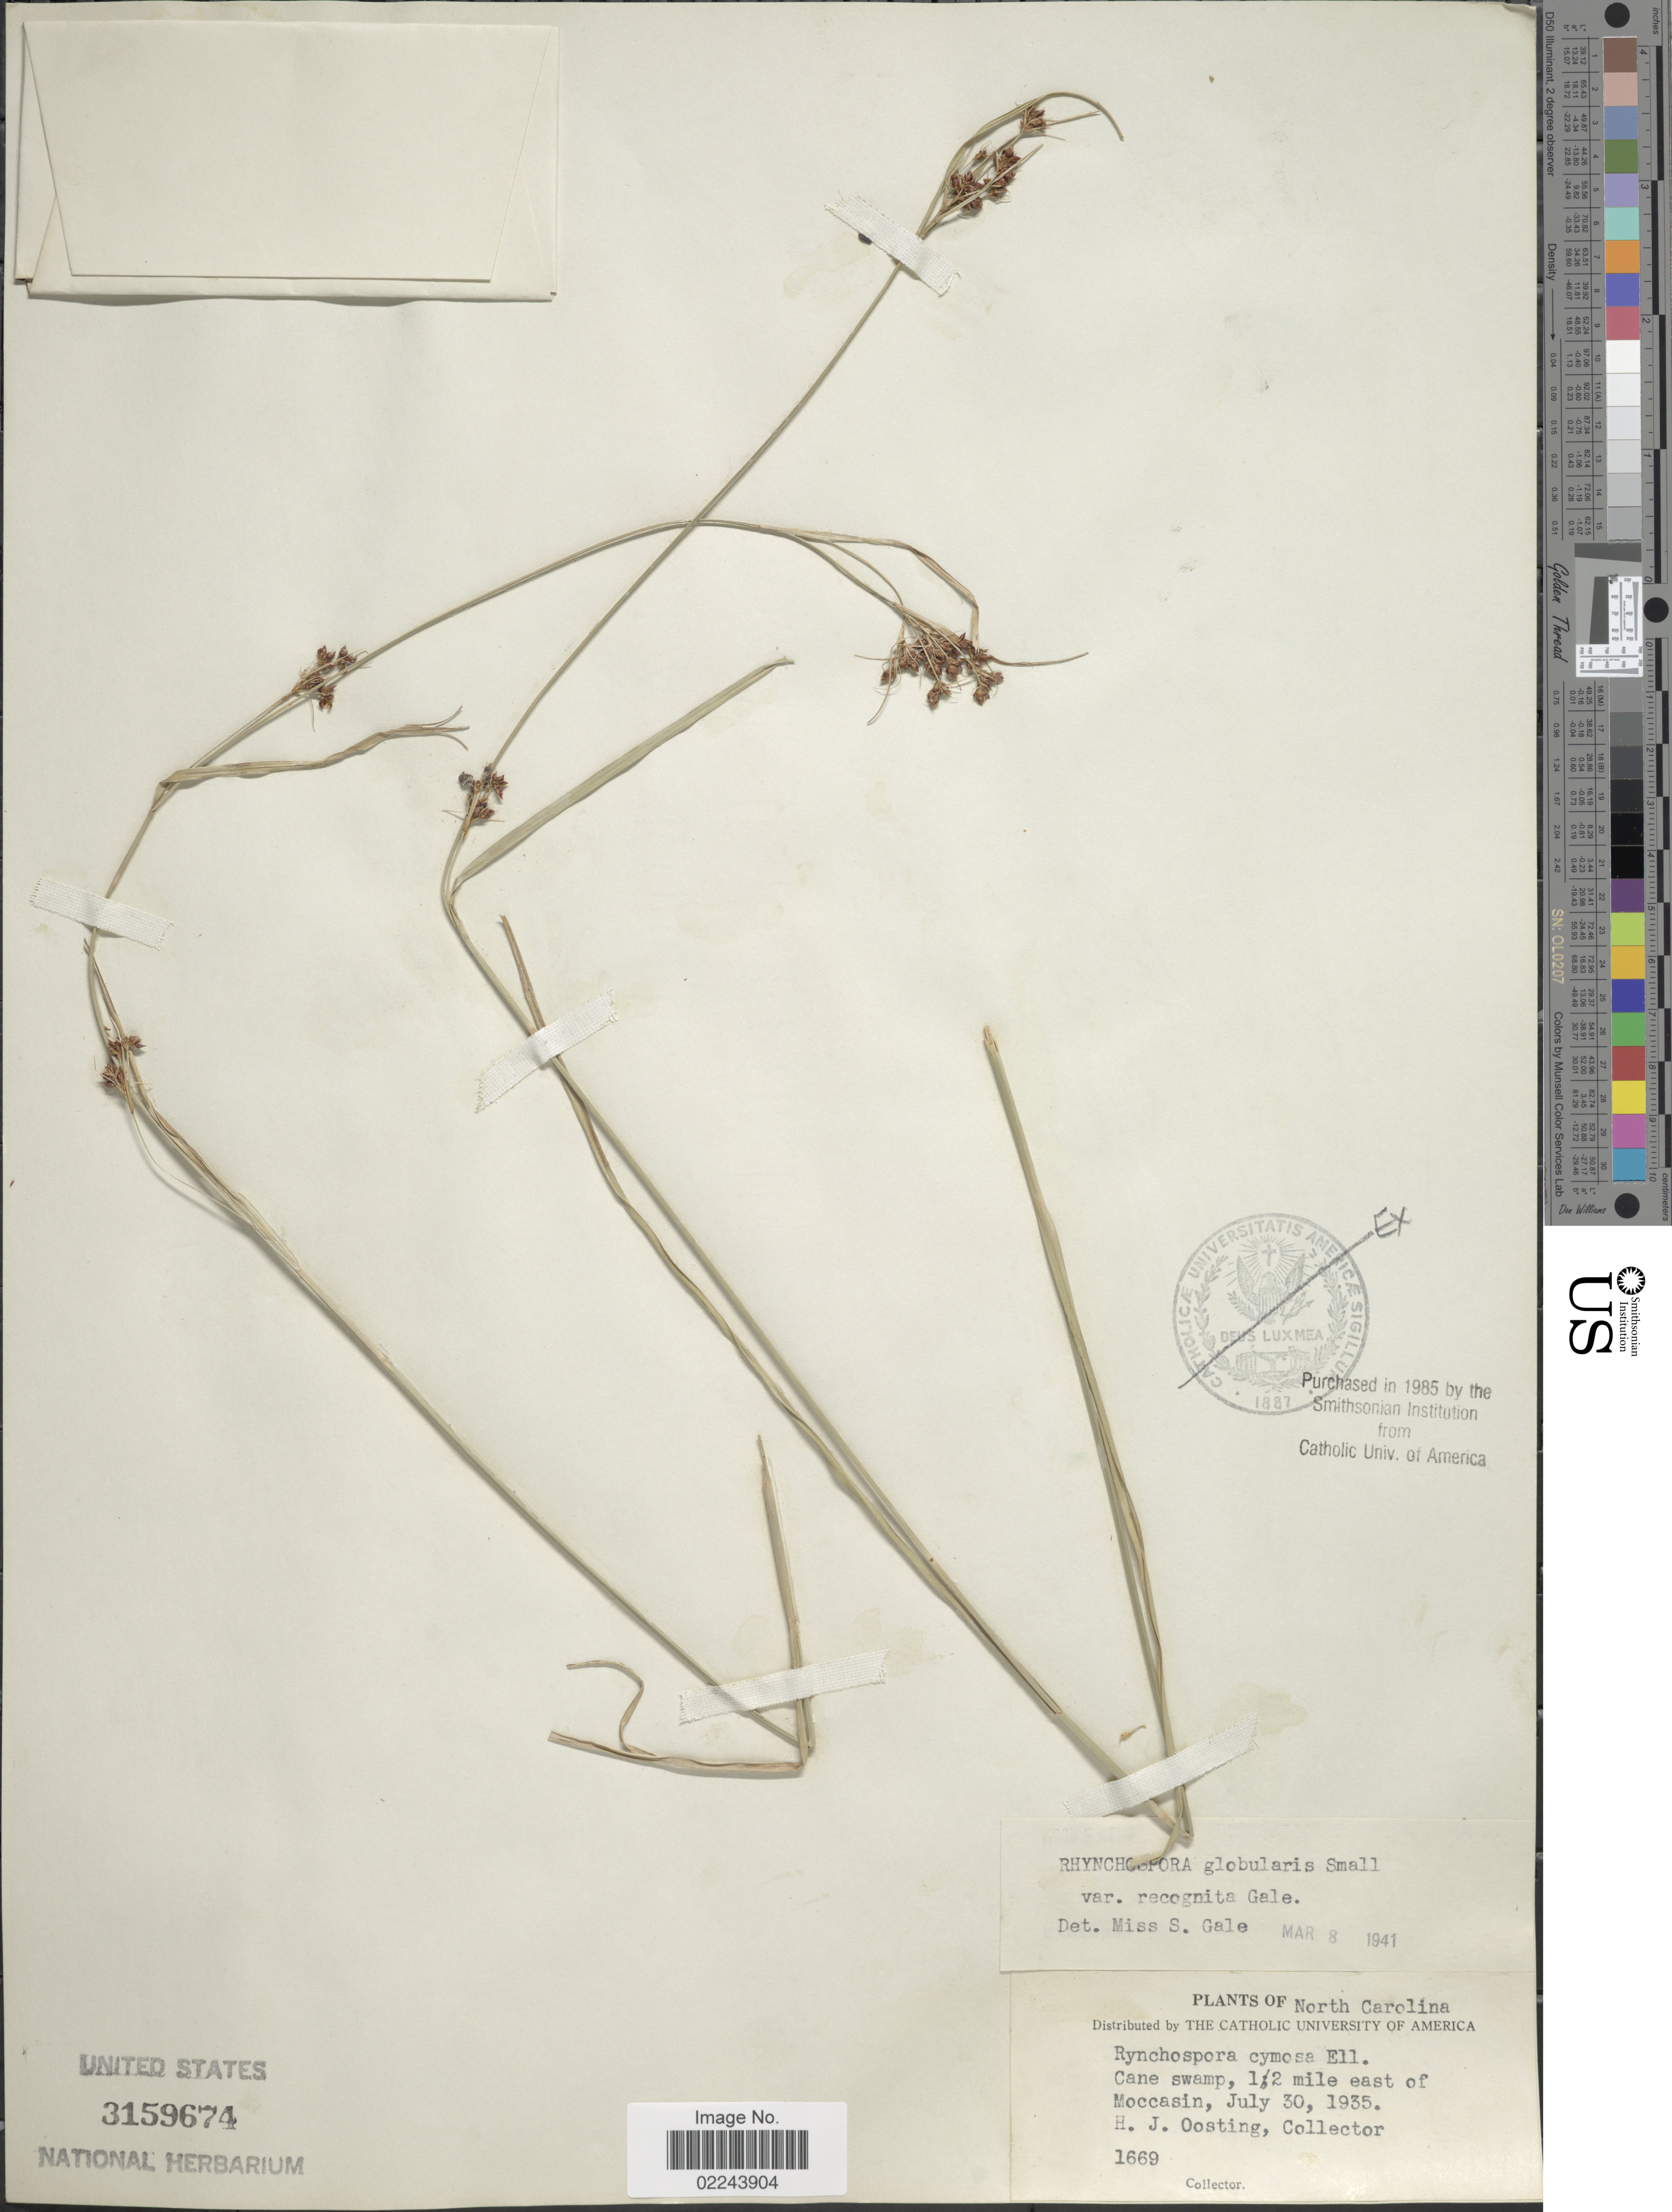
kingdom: Plantae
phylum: Tracheophyta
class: Liliopsida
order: Poales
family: Cyperaceae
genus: Rhynchospora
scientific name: Rhynchospora recognita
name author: (Gale) Kral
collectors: H. Oosting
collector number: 1669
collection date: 1935-07-30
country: United States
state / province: North Carolina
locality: ½ mile east of Moccasin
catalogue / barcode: US 3159674